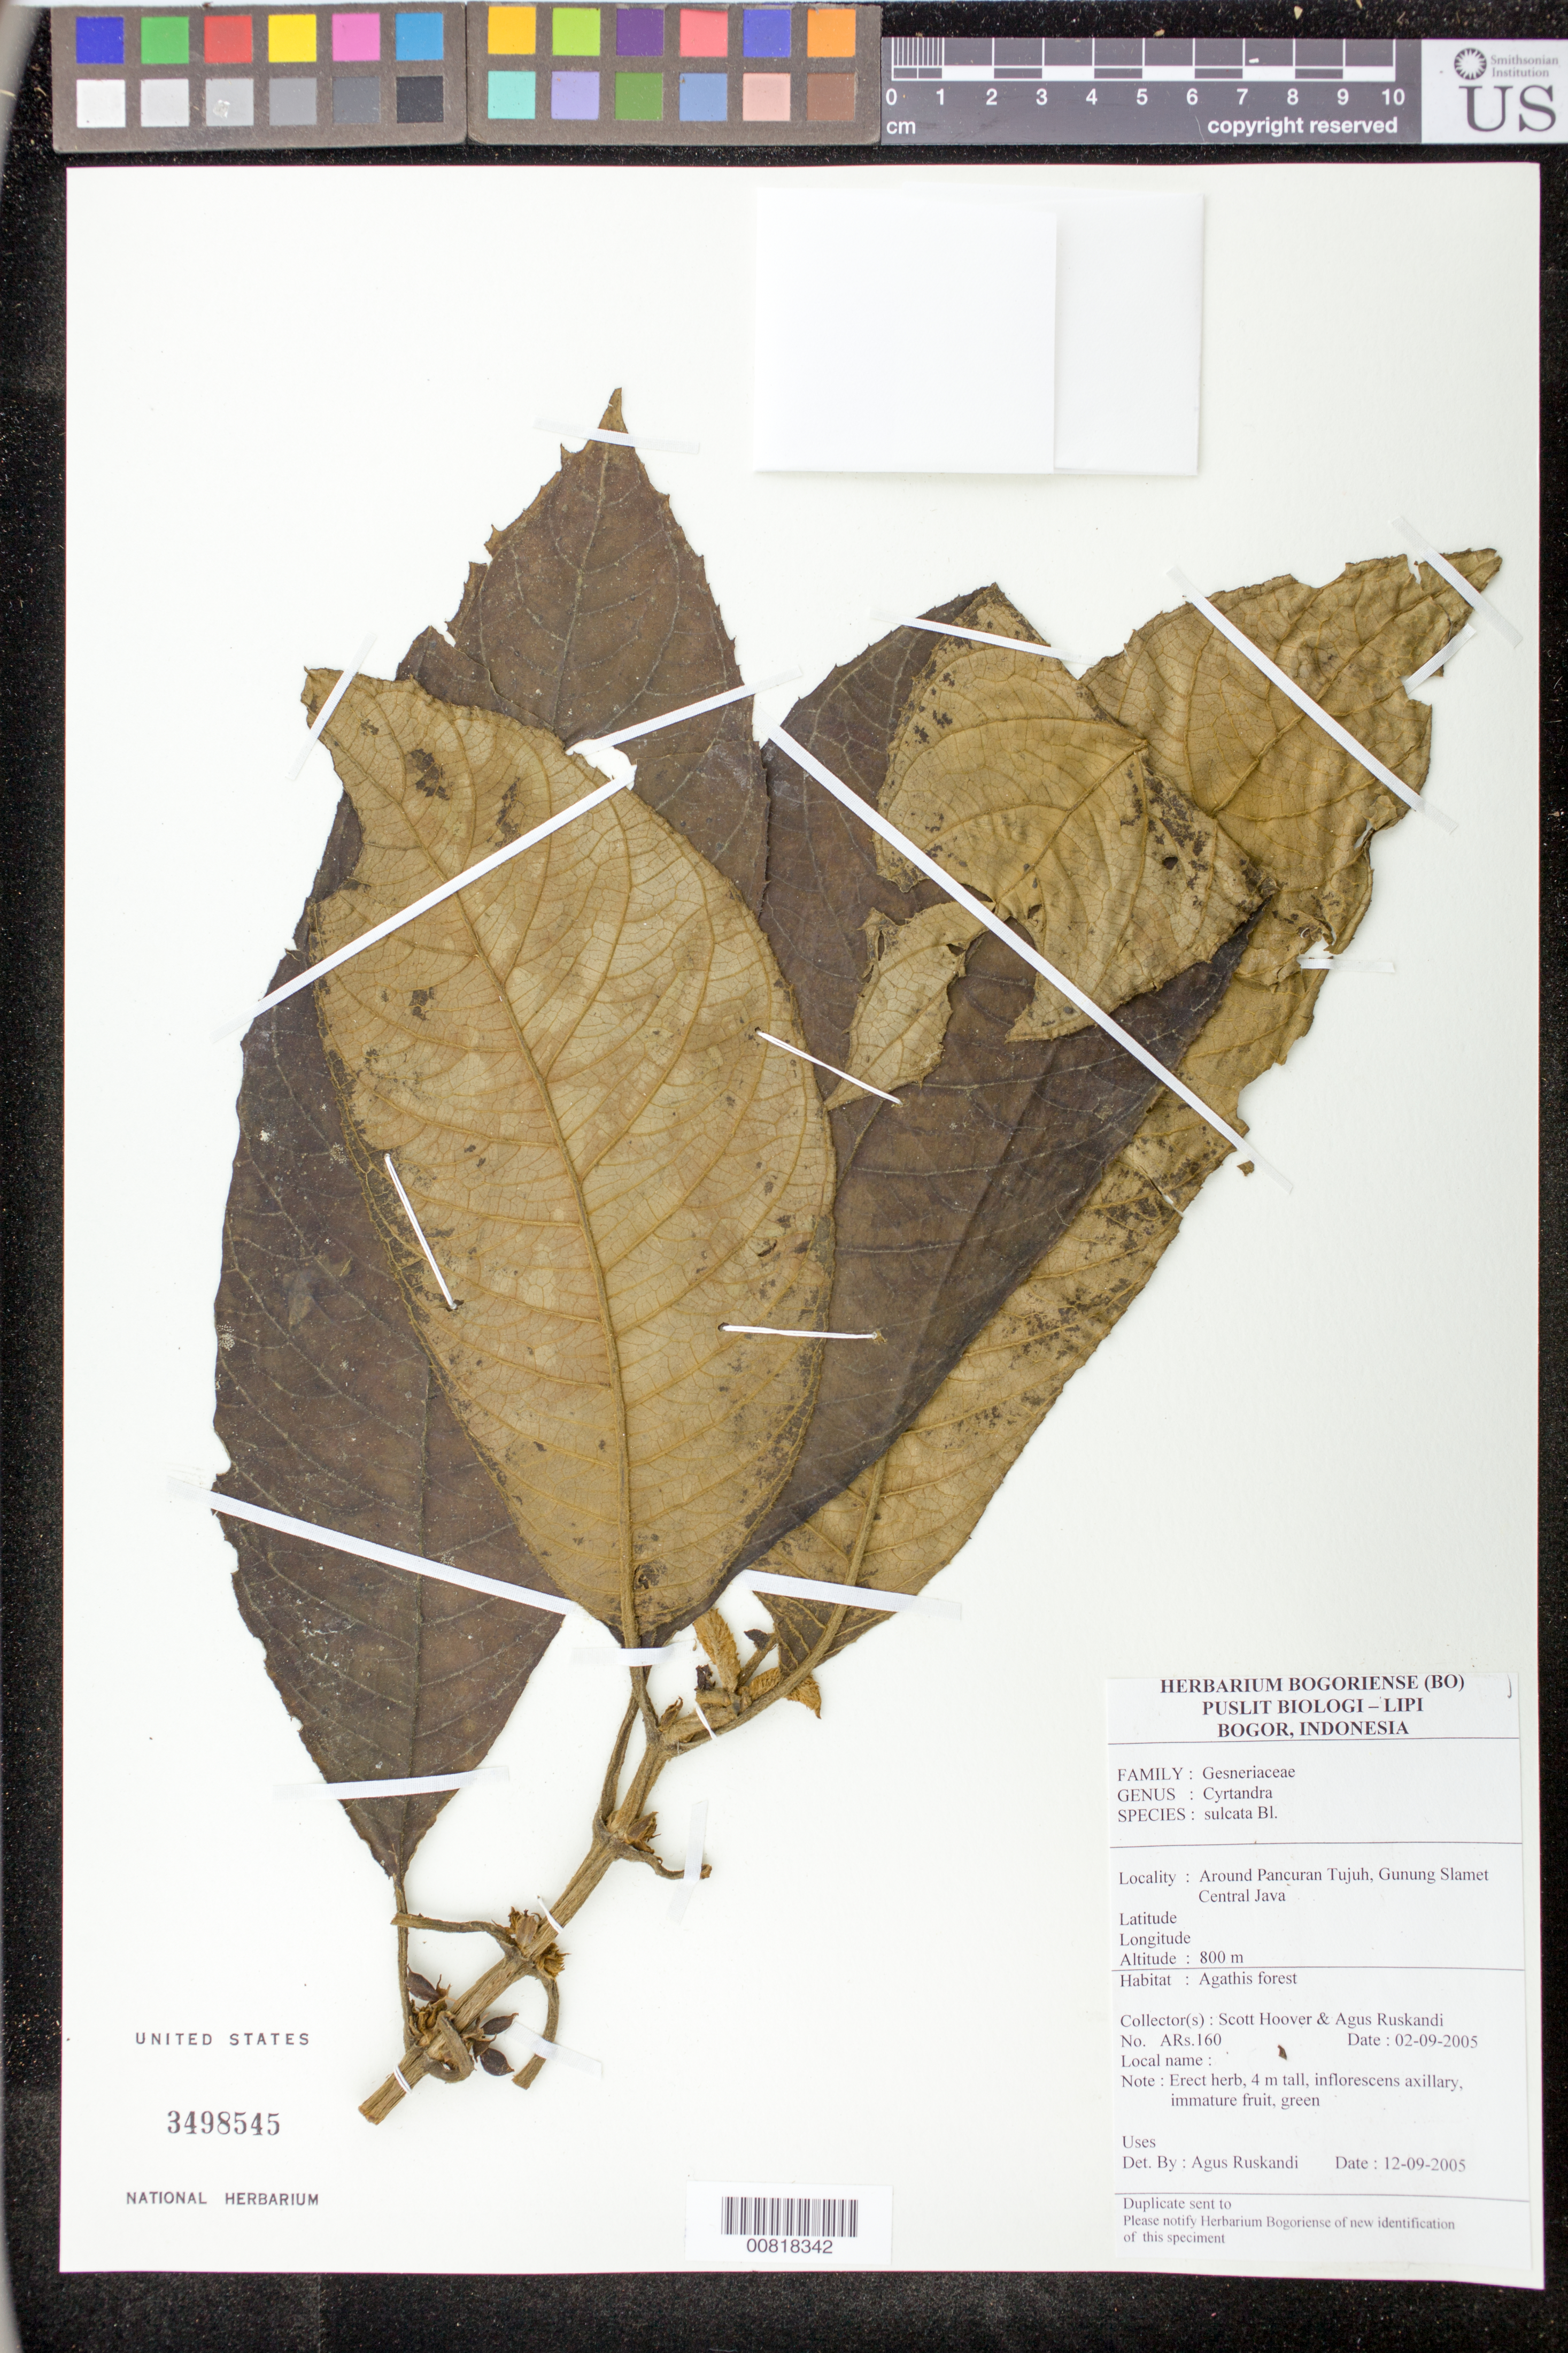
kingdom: Plantae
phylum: Tracheophyta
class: Magnoliopsida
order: Lamiales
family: Gesneriaceae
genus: Cyrtandra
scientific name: Cyrtandra sulcata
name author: Blume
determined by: Ruskandi, A.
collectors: S. Hoover & A. Ruskandi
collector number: ARs 160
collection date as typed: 02 Sep 2005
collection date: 2005-09-02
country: Indonesia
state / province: Java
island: Java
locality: Around Pancuran Tujuh, Gunung Slamet, Central Java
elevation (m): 800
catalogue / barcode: US 3498545